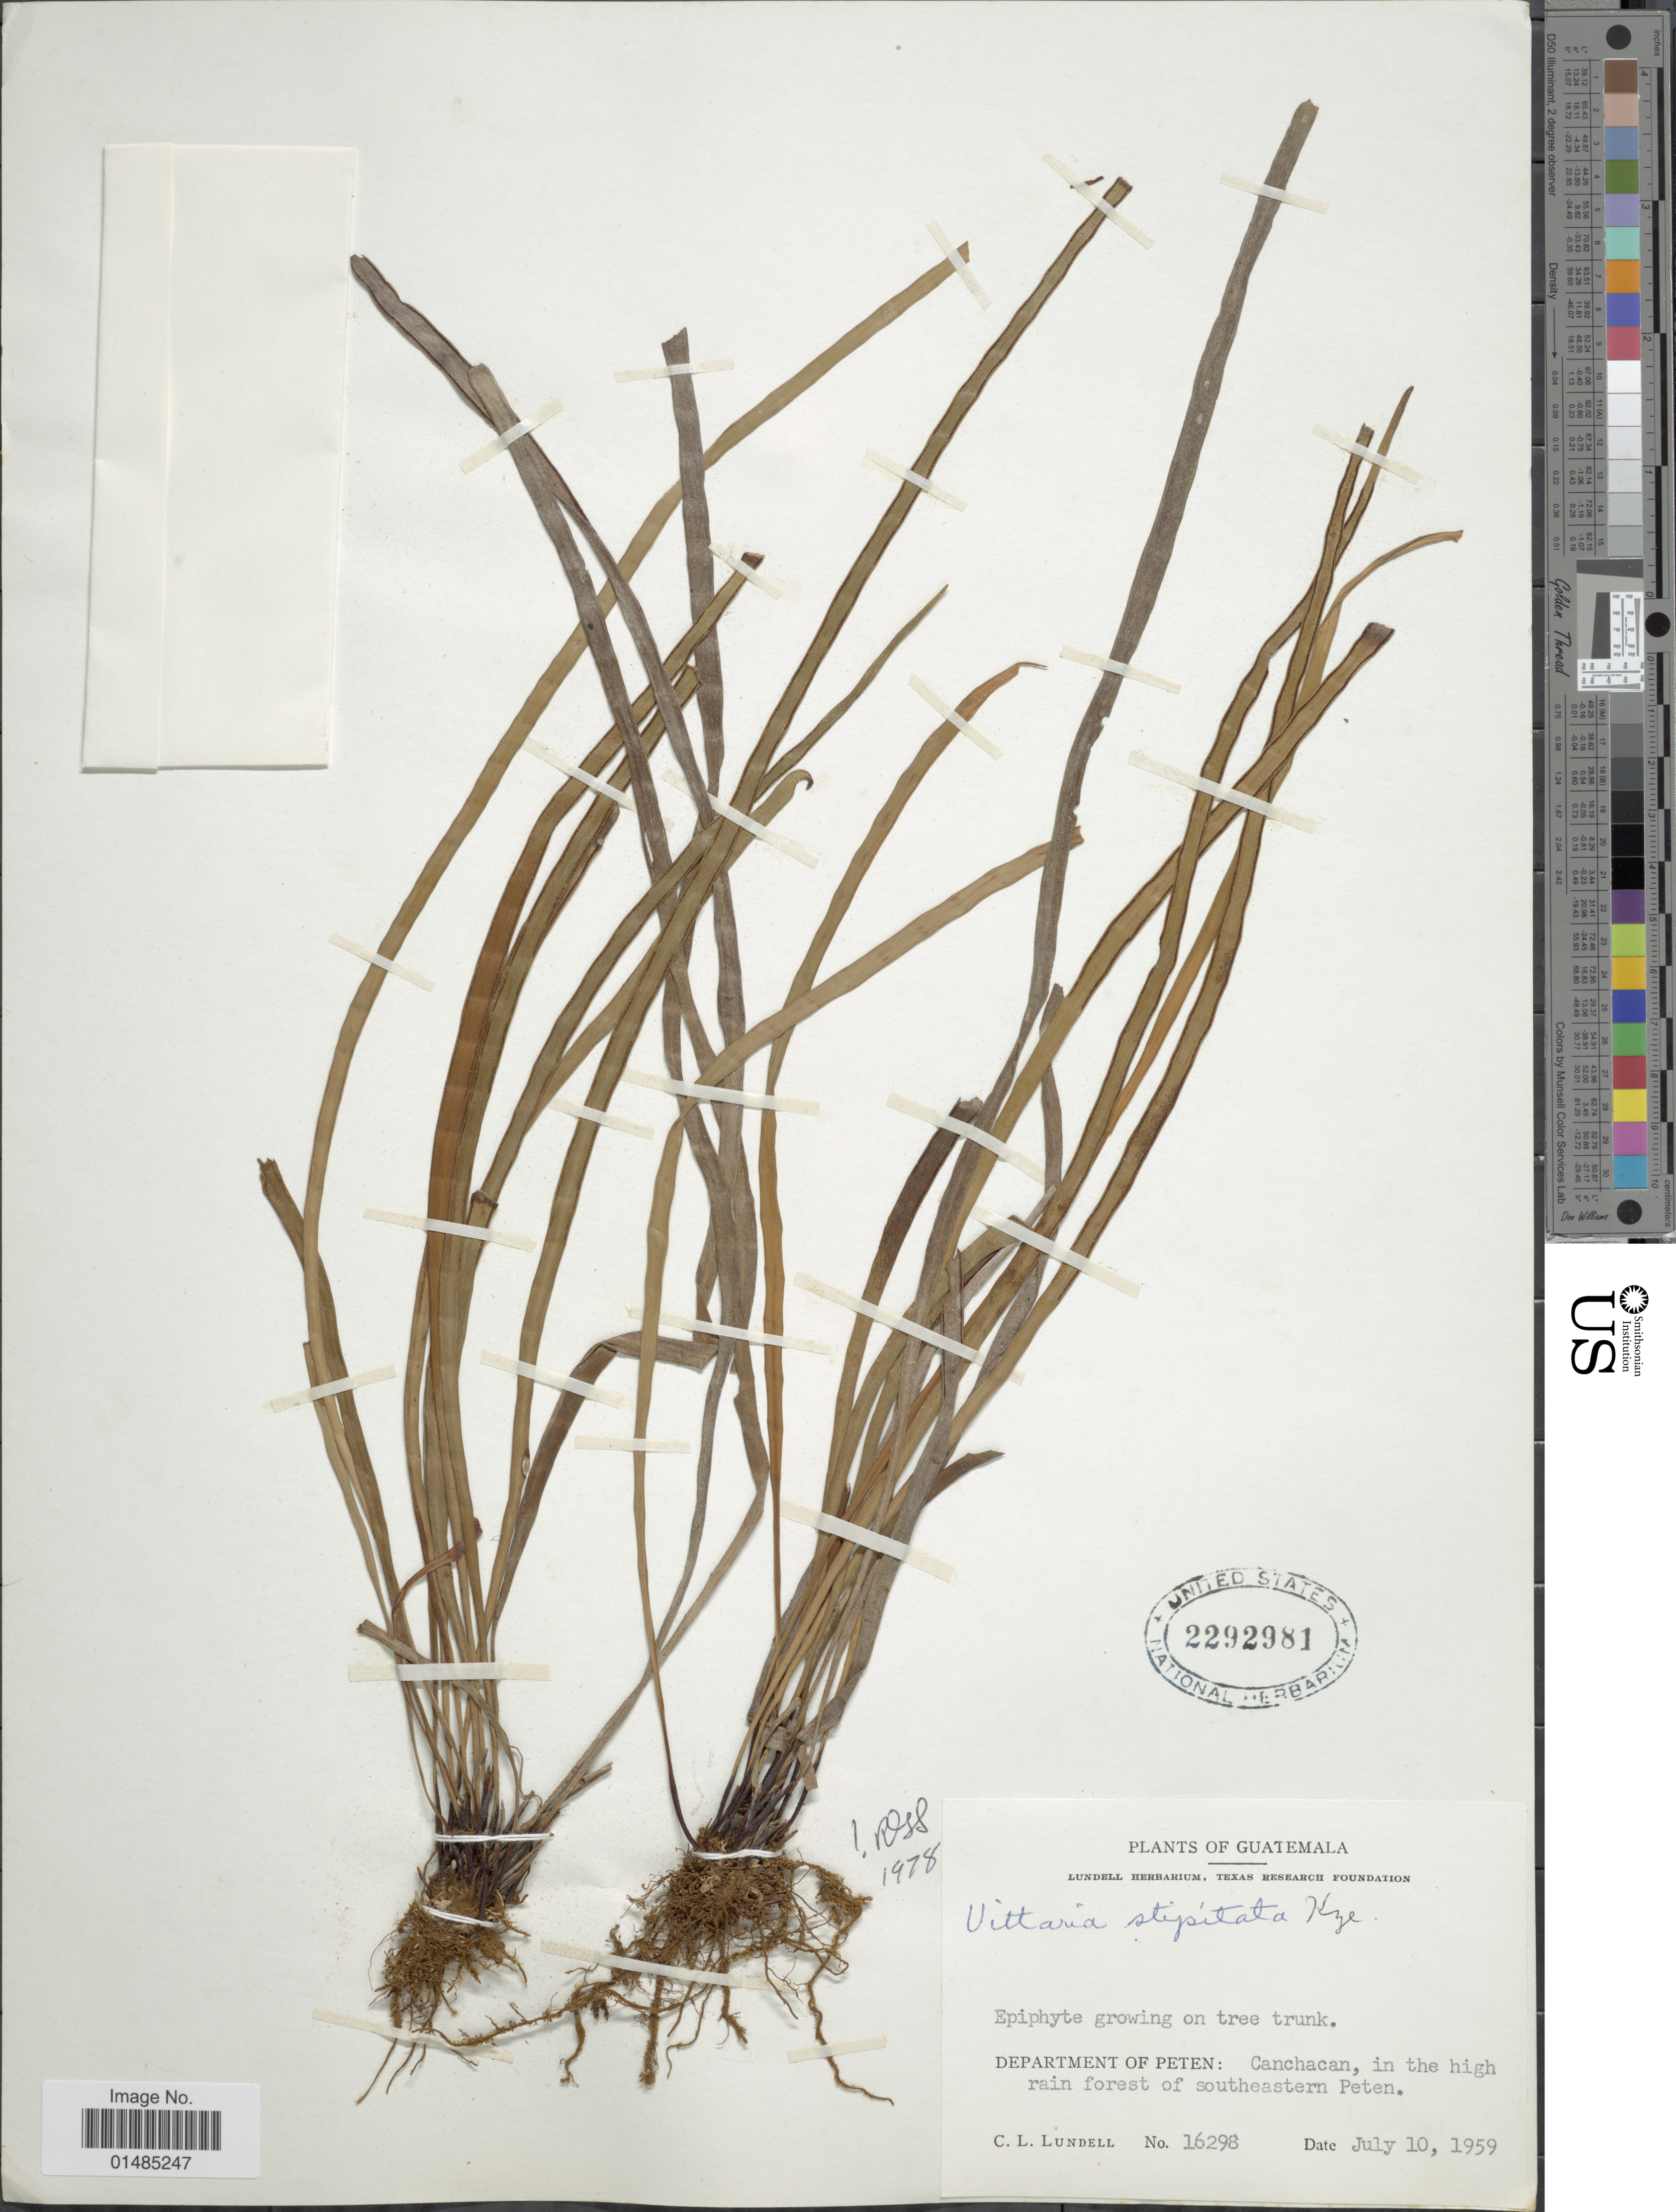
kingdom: Plantae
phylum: Tracheophyta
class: Polypodiopsida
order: Polypodiales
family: Pteridaceae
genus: Radiovittaria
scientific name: Radiovittaria stipitata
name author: (Kunze) E.H. Crane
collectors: C. L. Lundell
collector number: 16298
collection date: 1959-07-10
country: Guatemala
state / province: El Petén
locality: Department of Peten: Canchacan, in the high rain forest of southeastern Peten.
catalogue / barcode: US 2292981